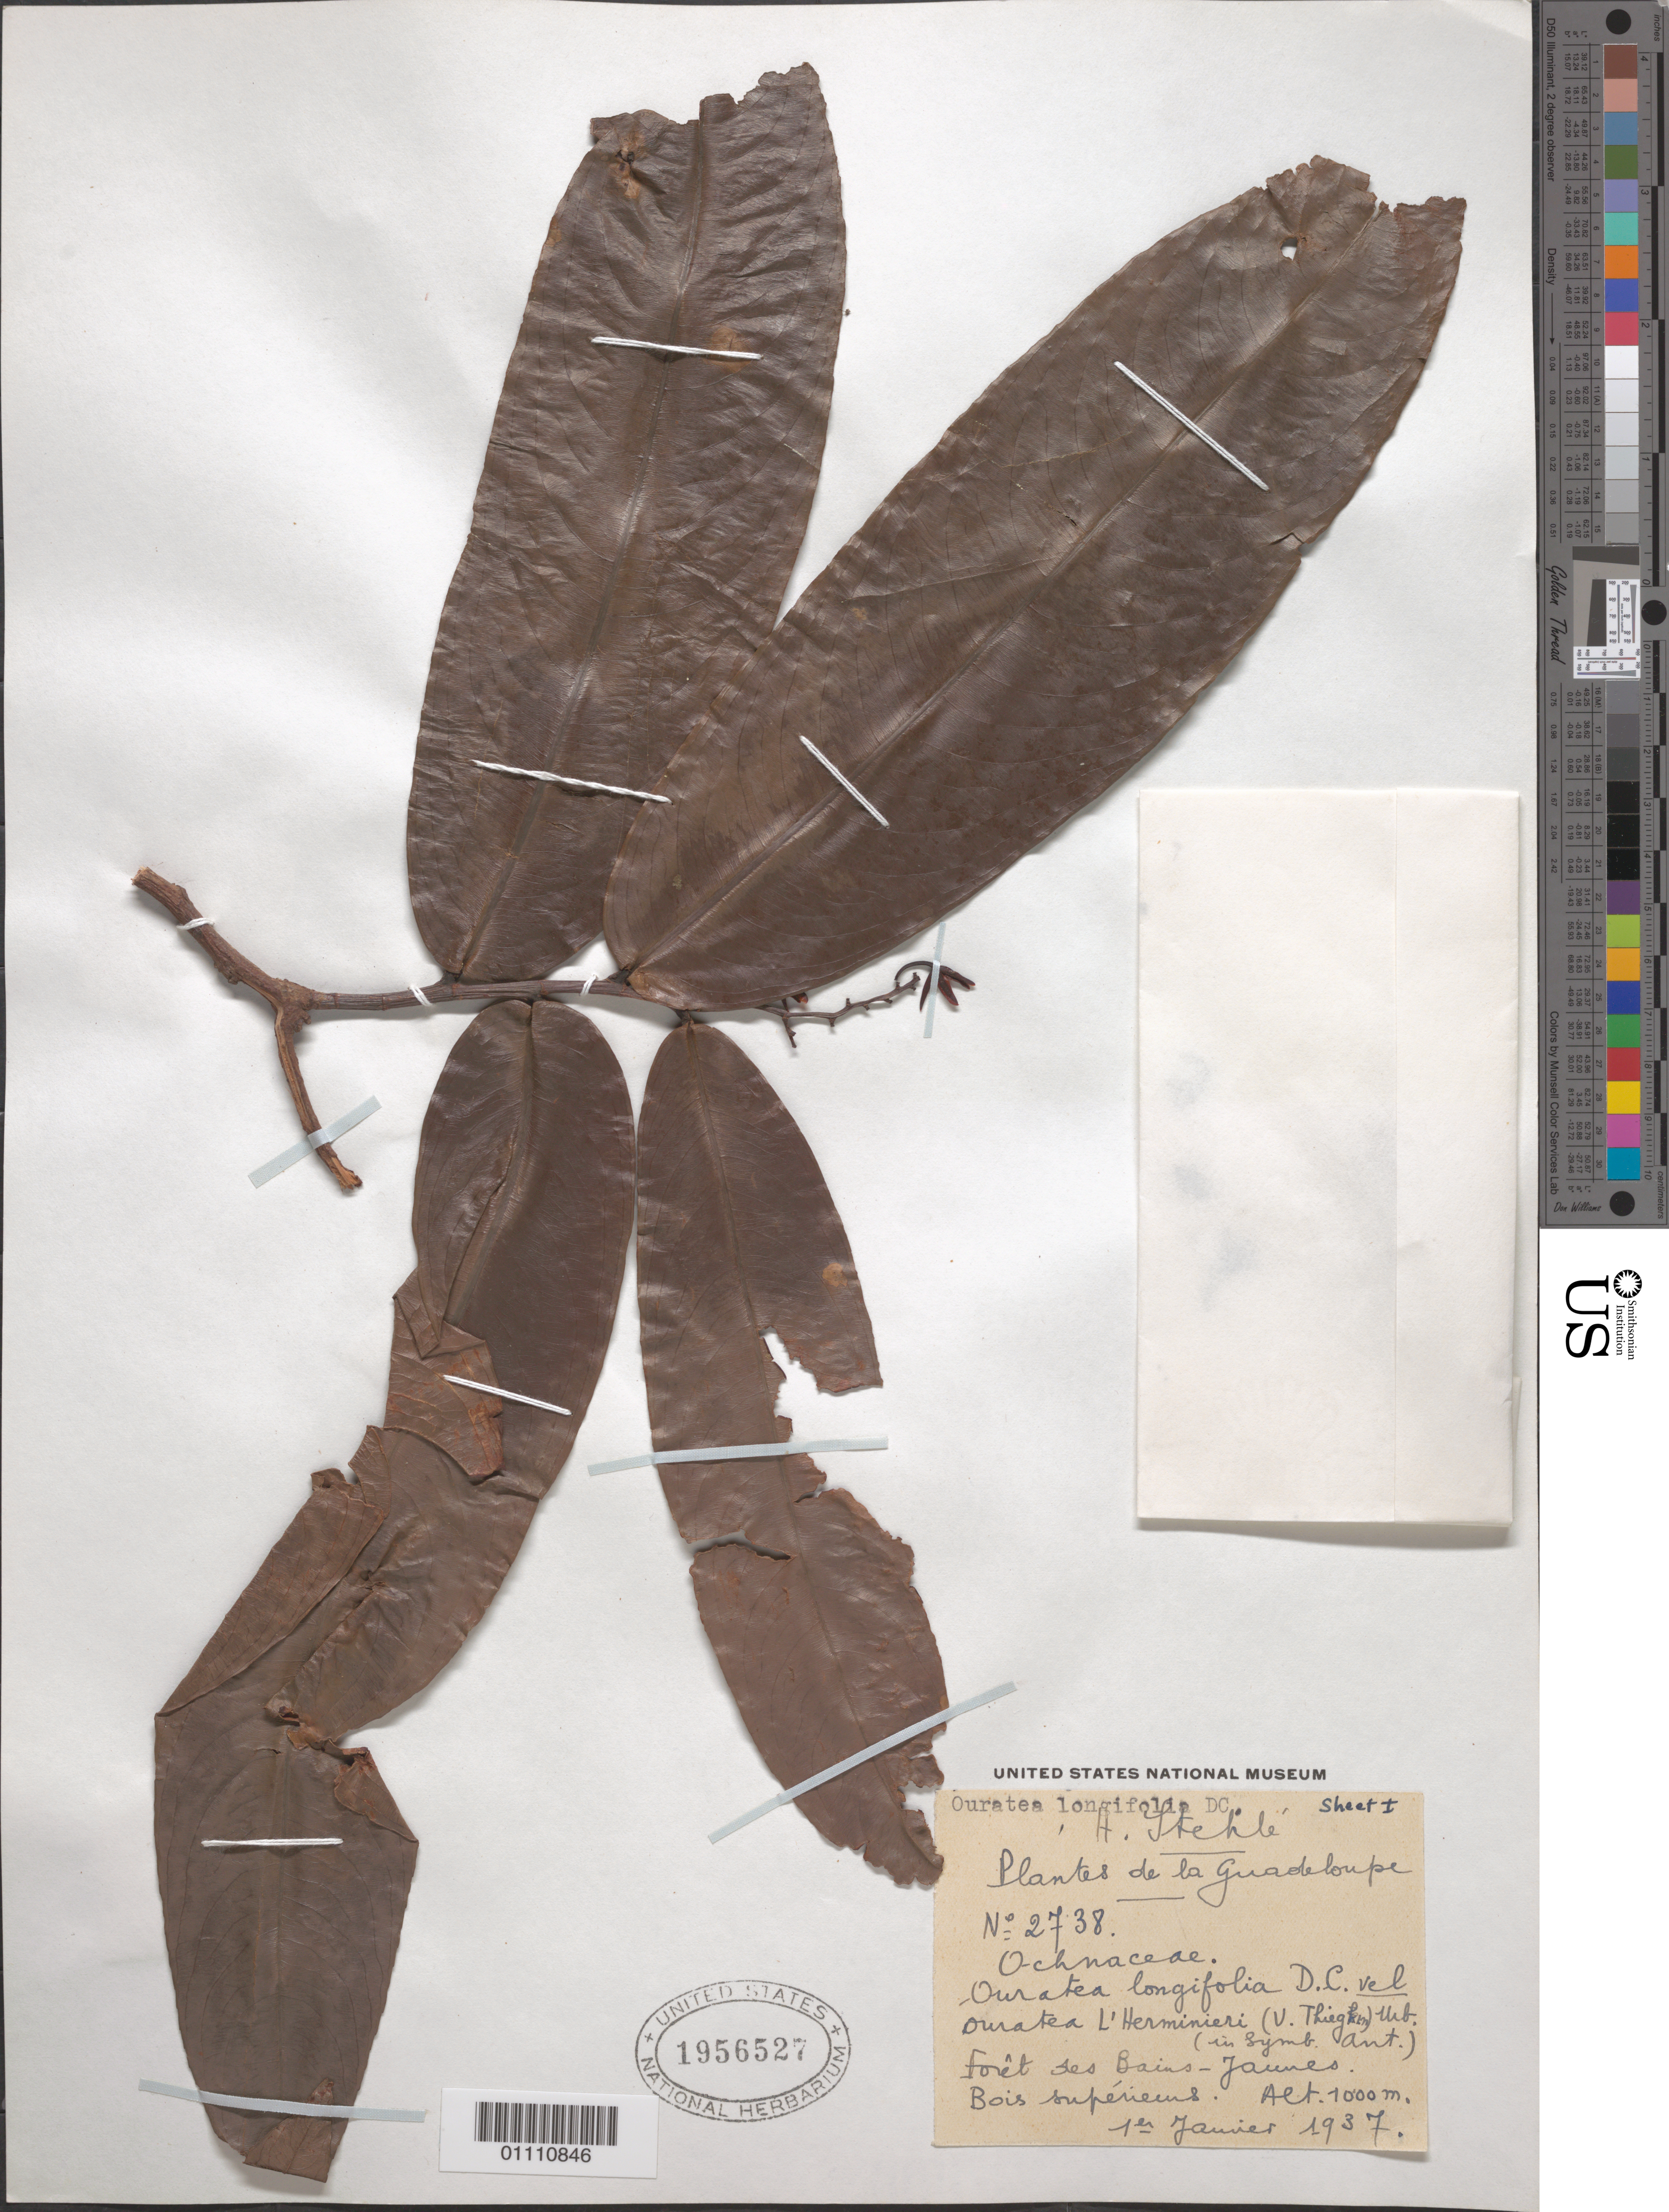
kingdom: Plantae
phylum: Tracheophyta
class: Magnoliopsida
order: Malpighiales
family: Ochnaceae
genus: Ouratea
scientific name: Ouratea longifolia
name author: (Lam.) Engl.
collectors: H. Stehlé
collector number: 2738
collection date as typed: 01 Jan 1937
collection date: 1937-01-01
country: Guadeloupe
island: Basse Terre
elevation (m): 1000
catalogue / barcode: US 1956527